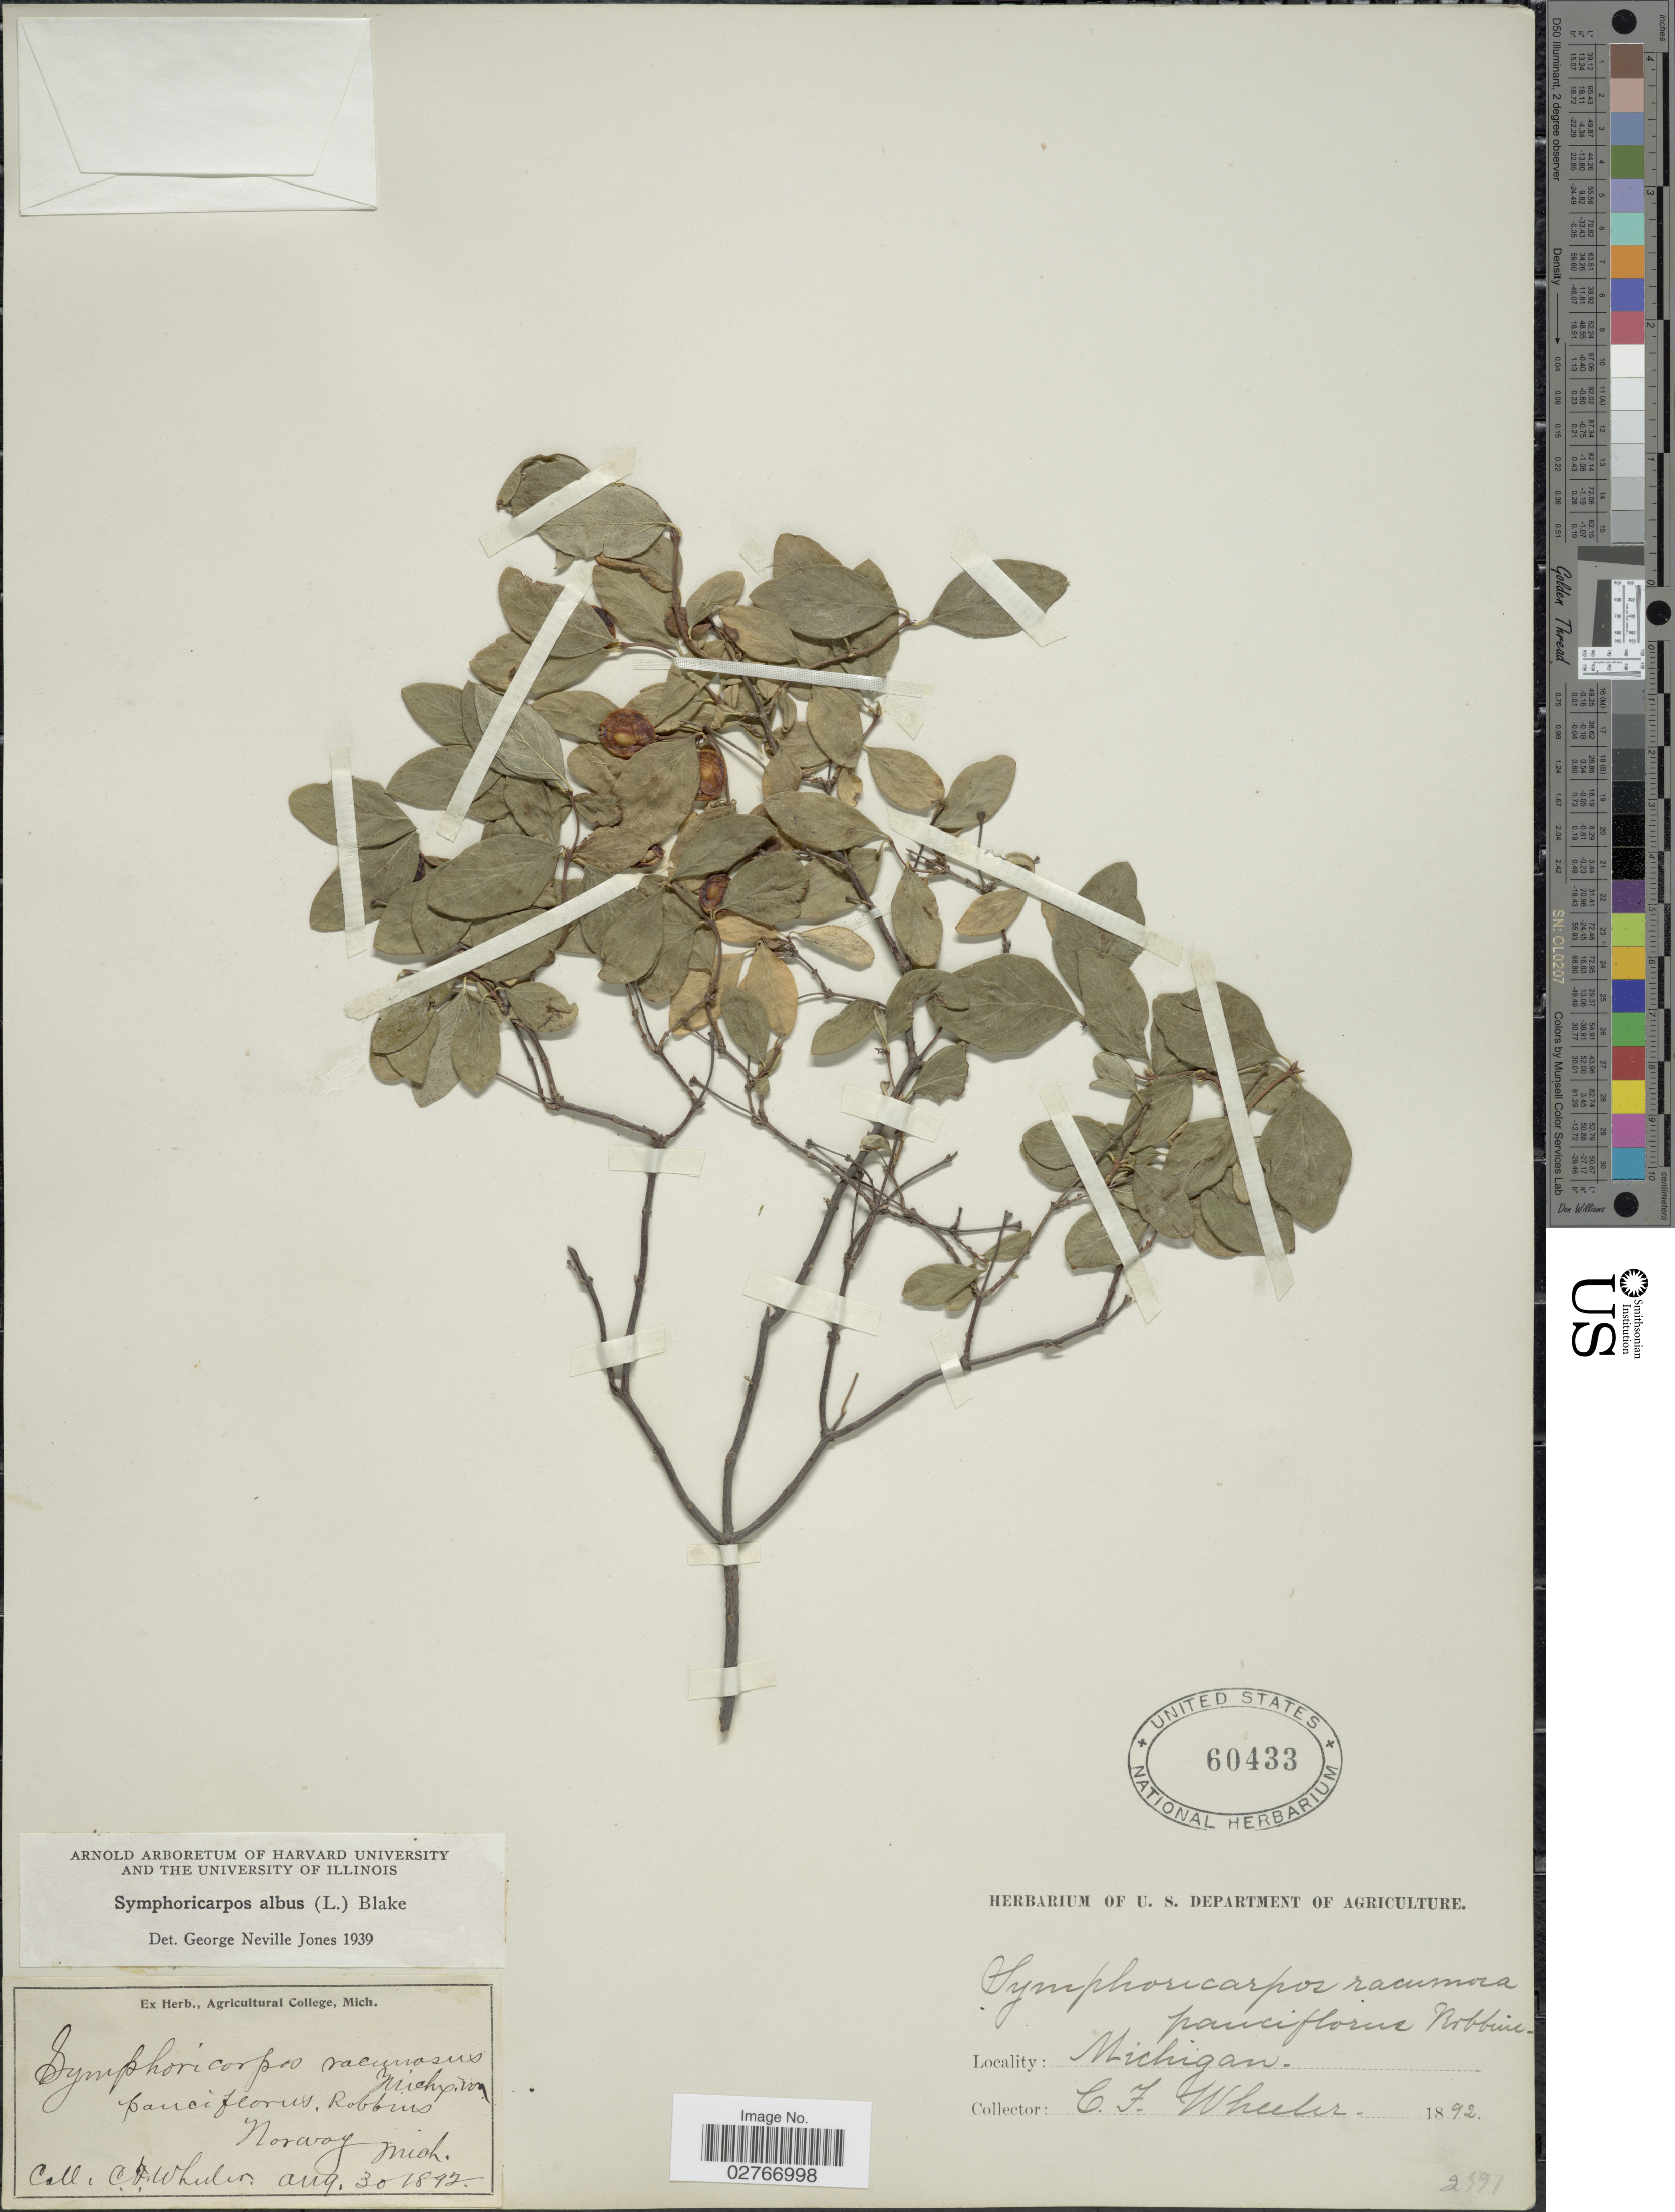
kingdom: Plantae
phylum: Tracheophyta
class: Magnoliopsida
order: Dipsacales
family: Caprifoliaceae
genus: Symphoricarpos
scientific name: Symphoricarpos albus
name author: (L.) S.F. Blake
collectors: C. Wheeler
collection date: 1892-08-30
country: United States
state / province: Michigan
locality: Norway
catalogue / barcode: US 60433